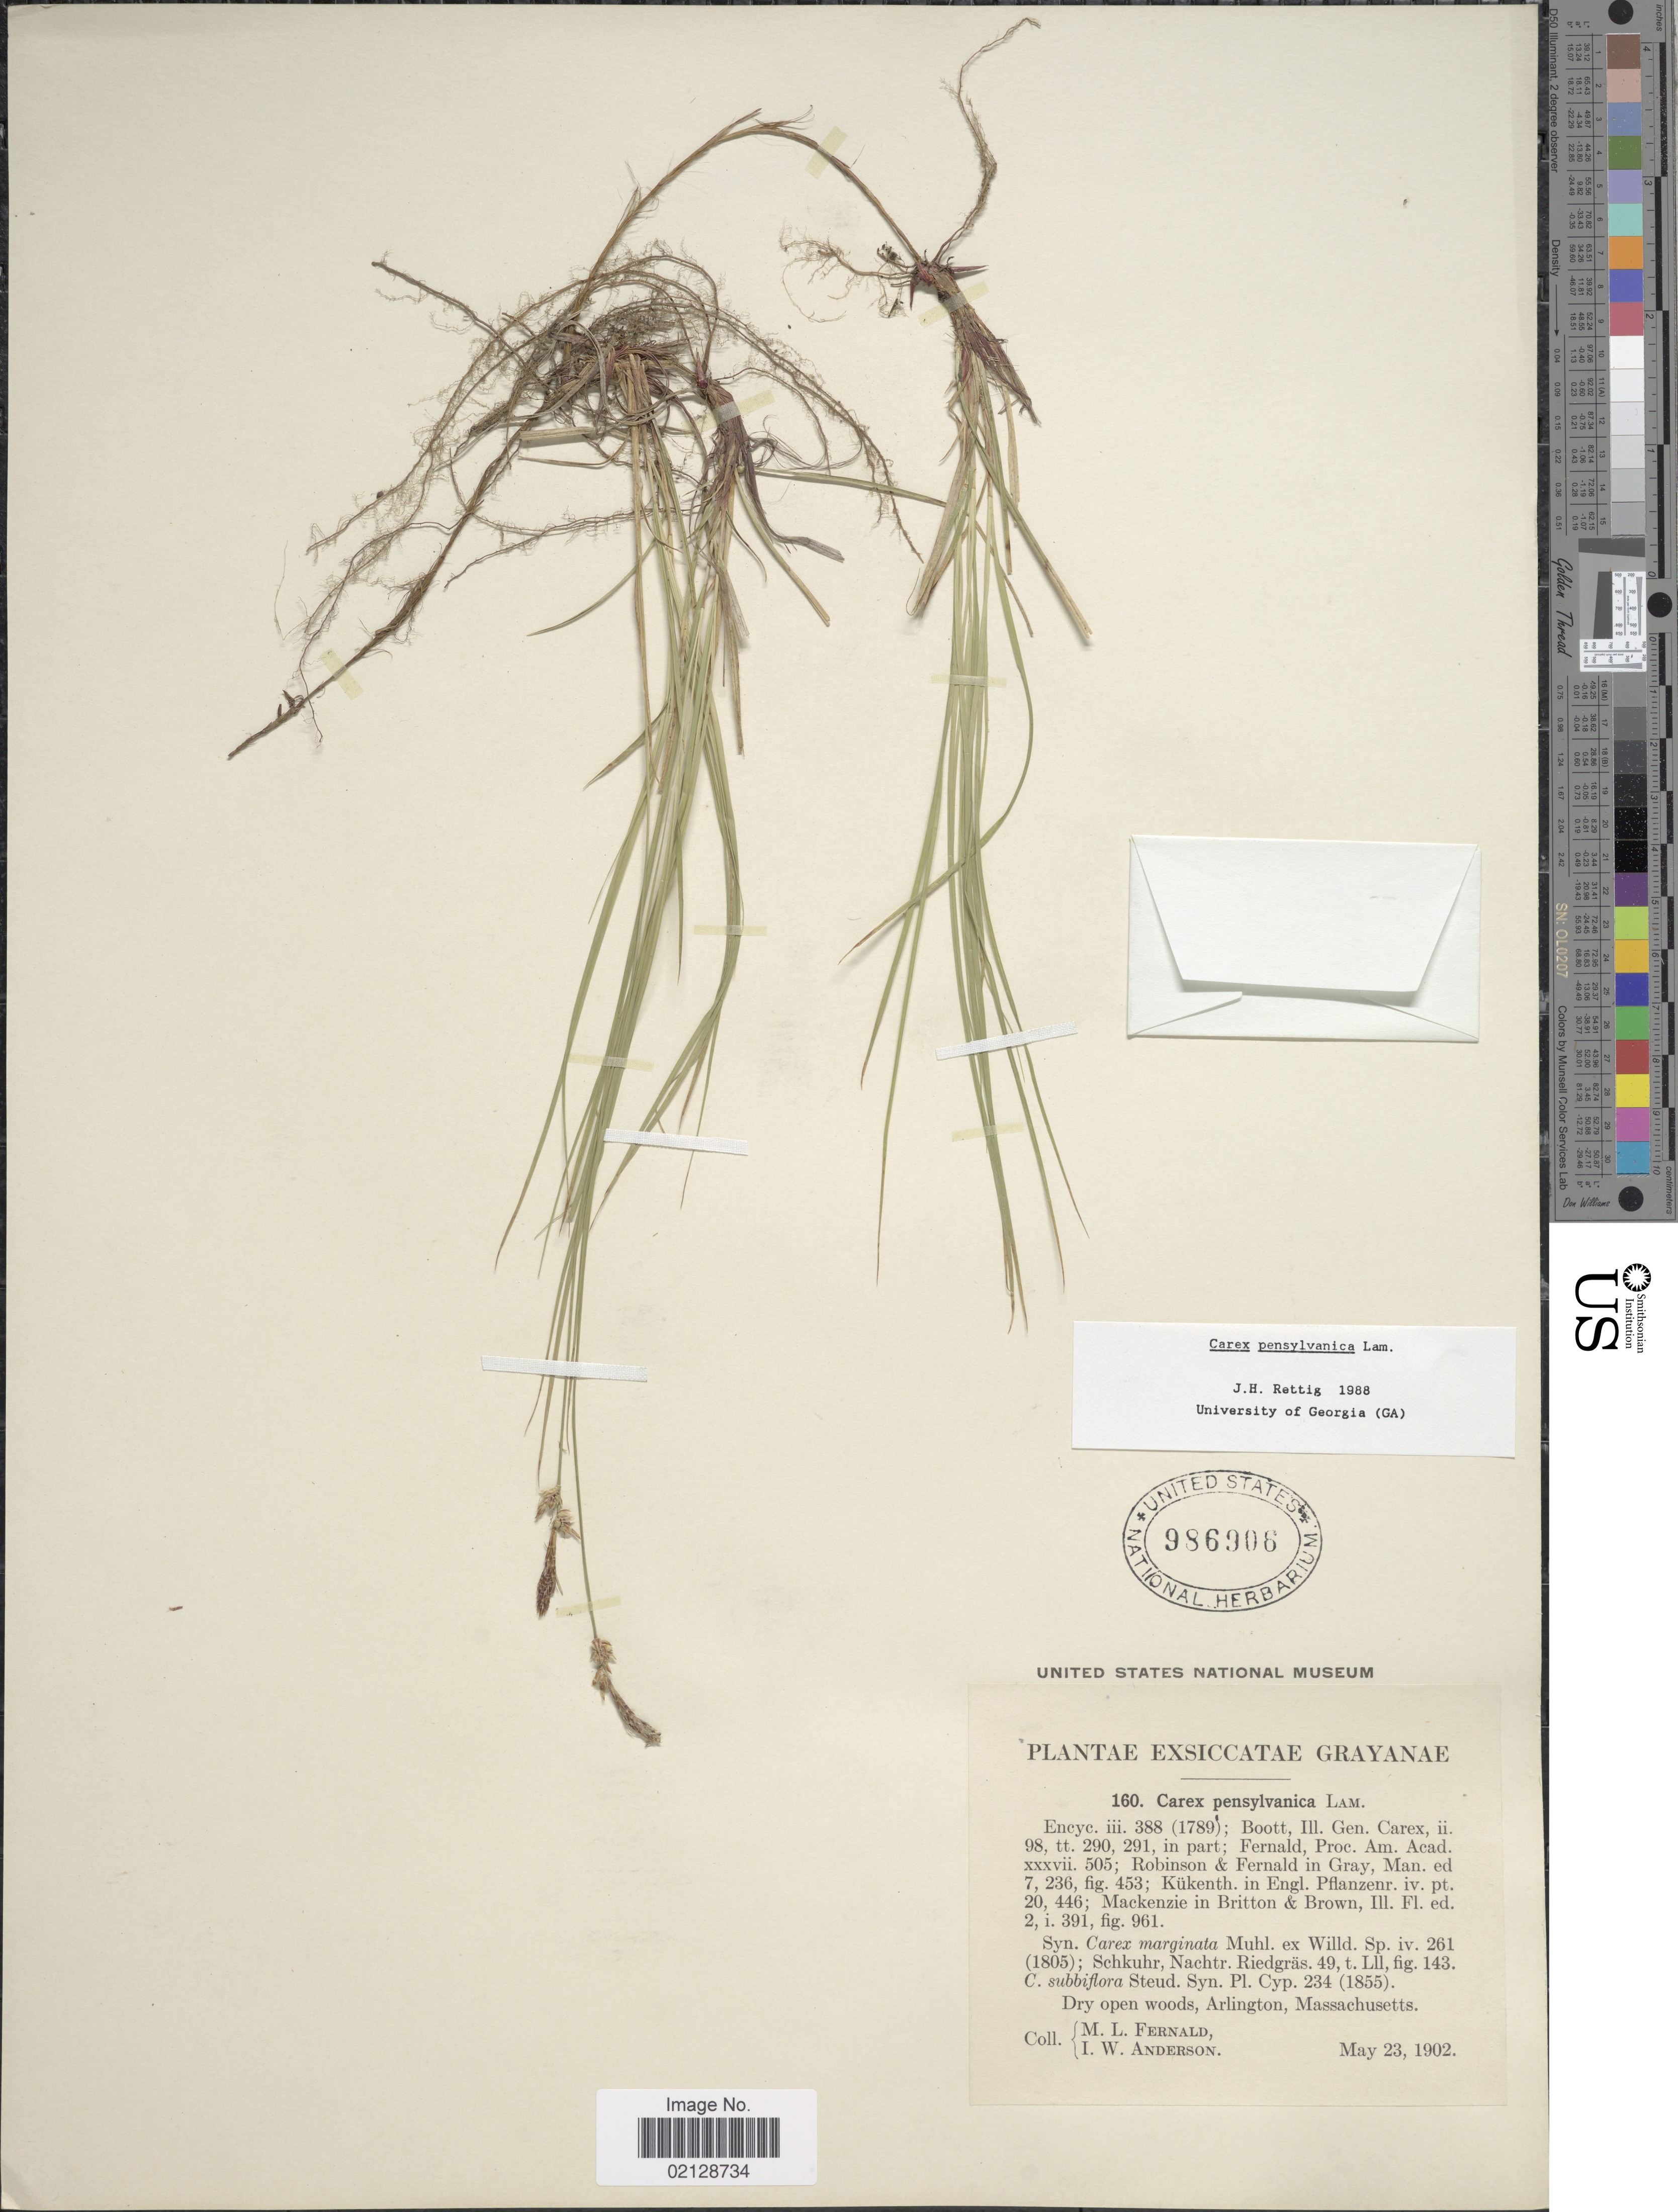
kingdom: Plantae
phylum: Tracheophyta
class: Liliopsida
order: Poales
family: Cyperaceae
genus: Carex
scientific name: Carex pensylvanica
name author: Lam.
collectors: M. L. Fernald & I. Anderson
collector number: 160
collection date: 1902-05-23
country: United States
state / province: Massachusetts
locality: Dry open woods, Arlington, Massachusetts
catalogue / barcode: US 986906